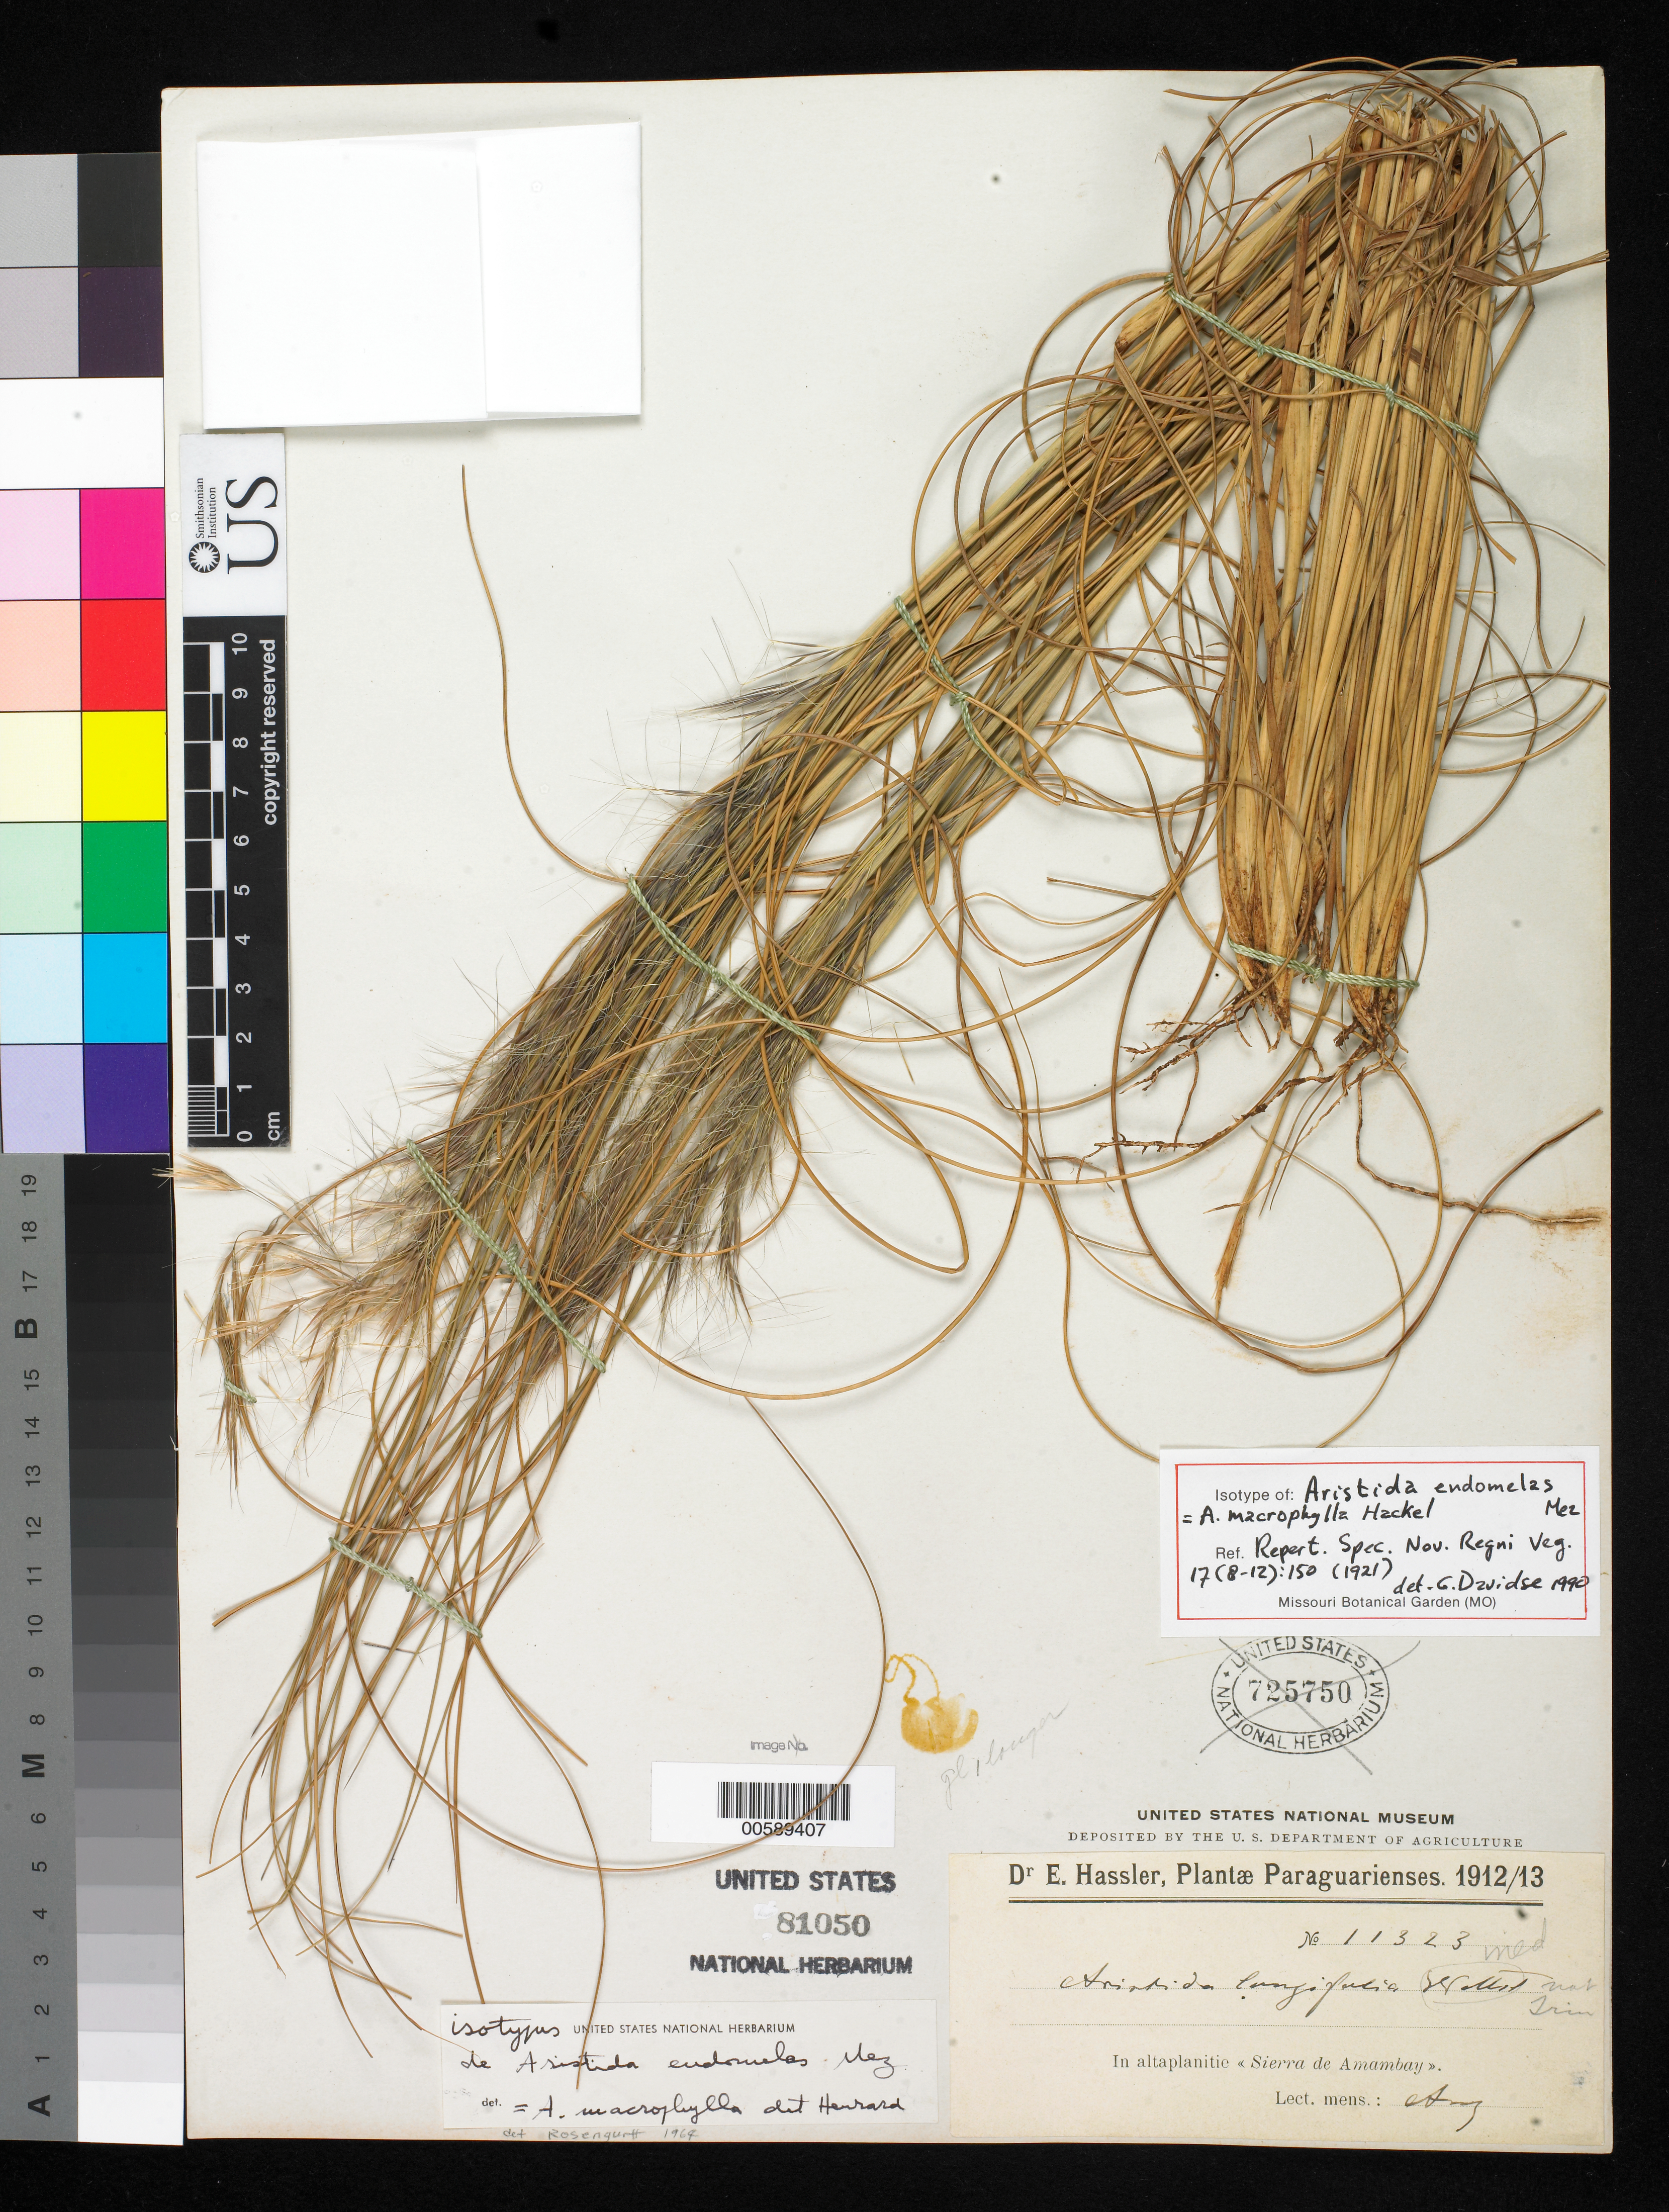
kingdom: Plantae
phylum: Tracheophyta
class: Liliopsida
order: Poales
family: Poaceae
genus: Aristida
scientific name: Aristida endomelas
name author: Mez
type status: Isotype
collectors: E. Hassler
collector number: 11323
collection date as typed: Aug 1912 to -- Aug 1913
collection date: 1912-08/1913-08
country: Paraguay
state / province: Amambay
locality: Sierra de Amambay.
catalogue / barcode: US 81050